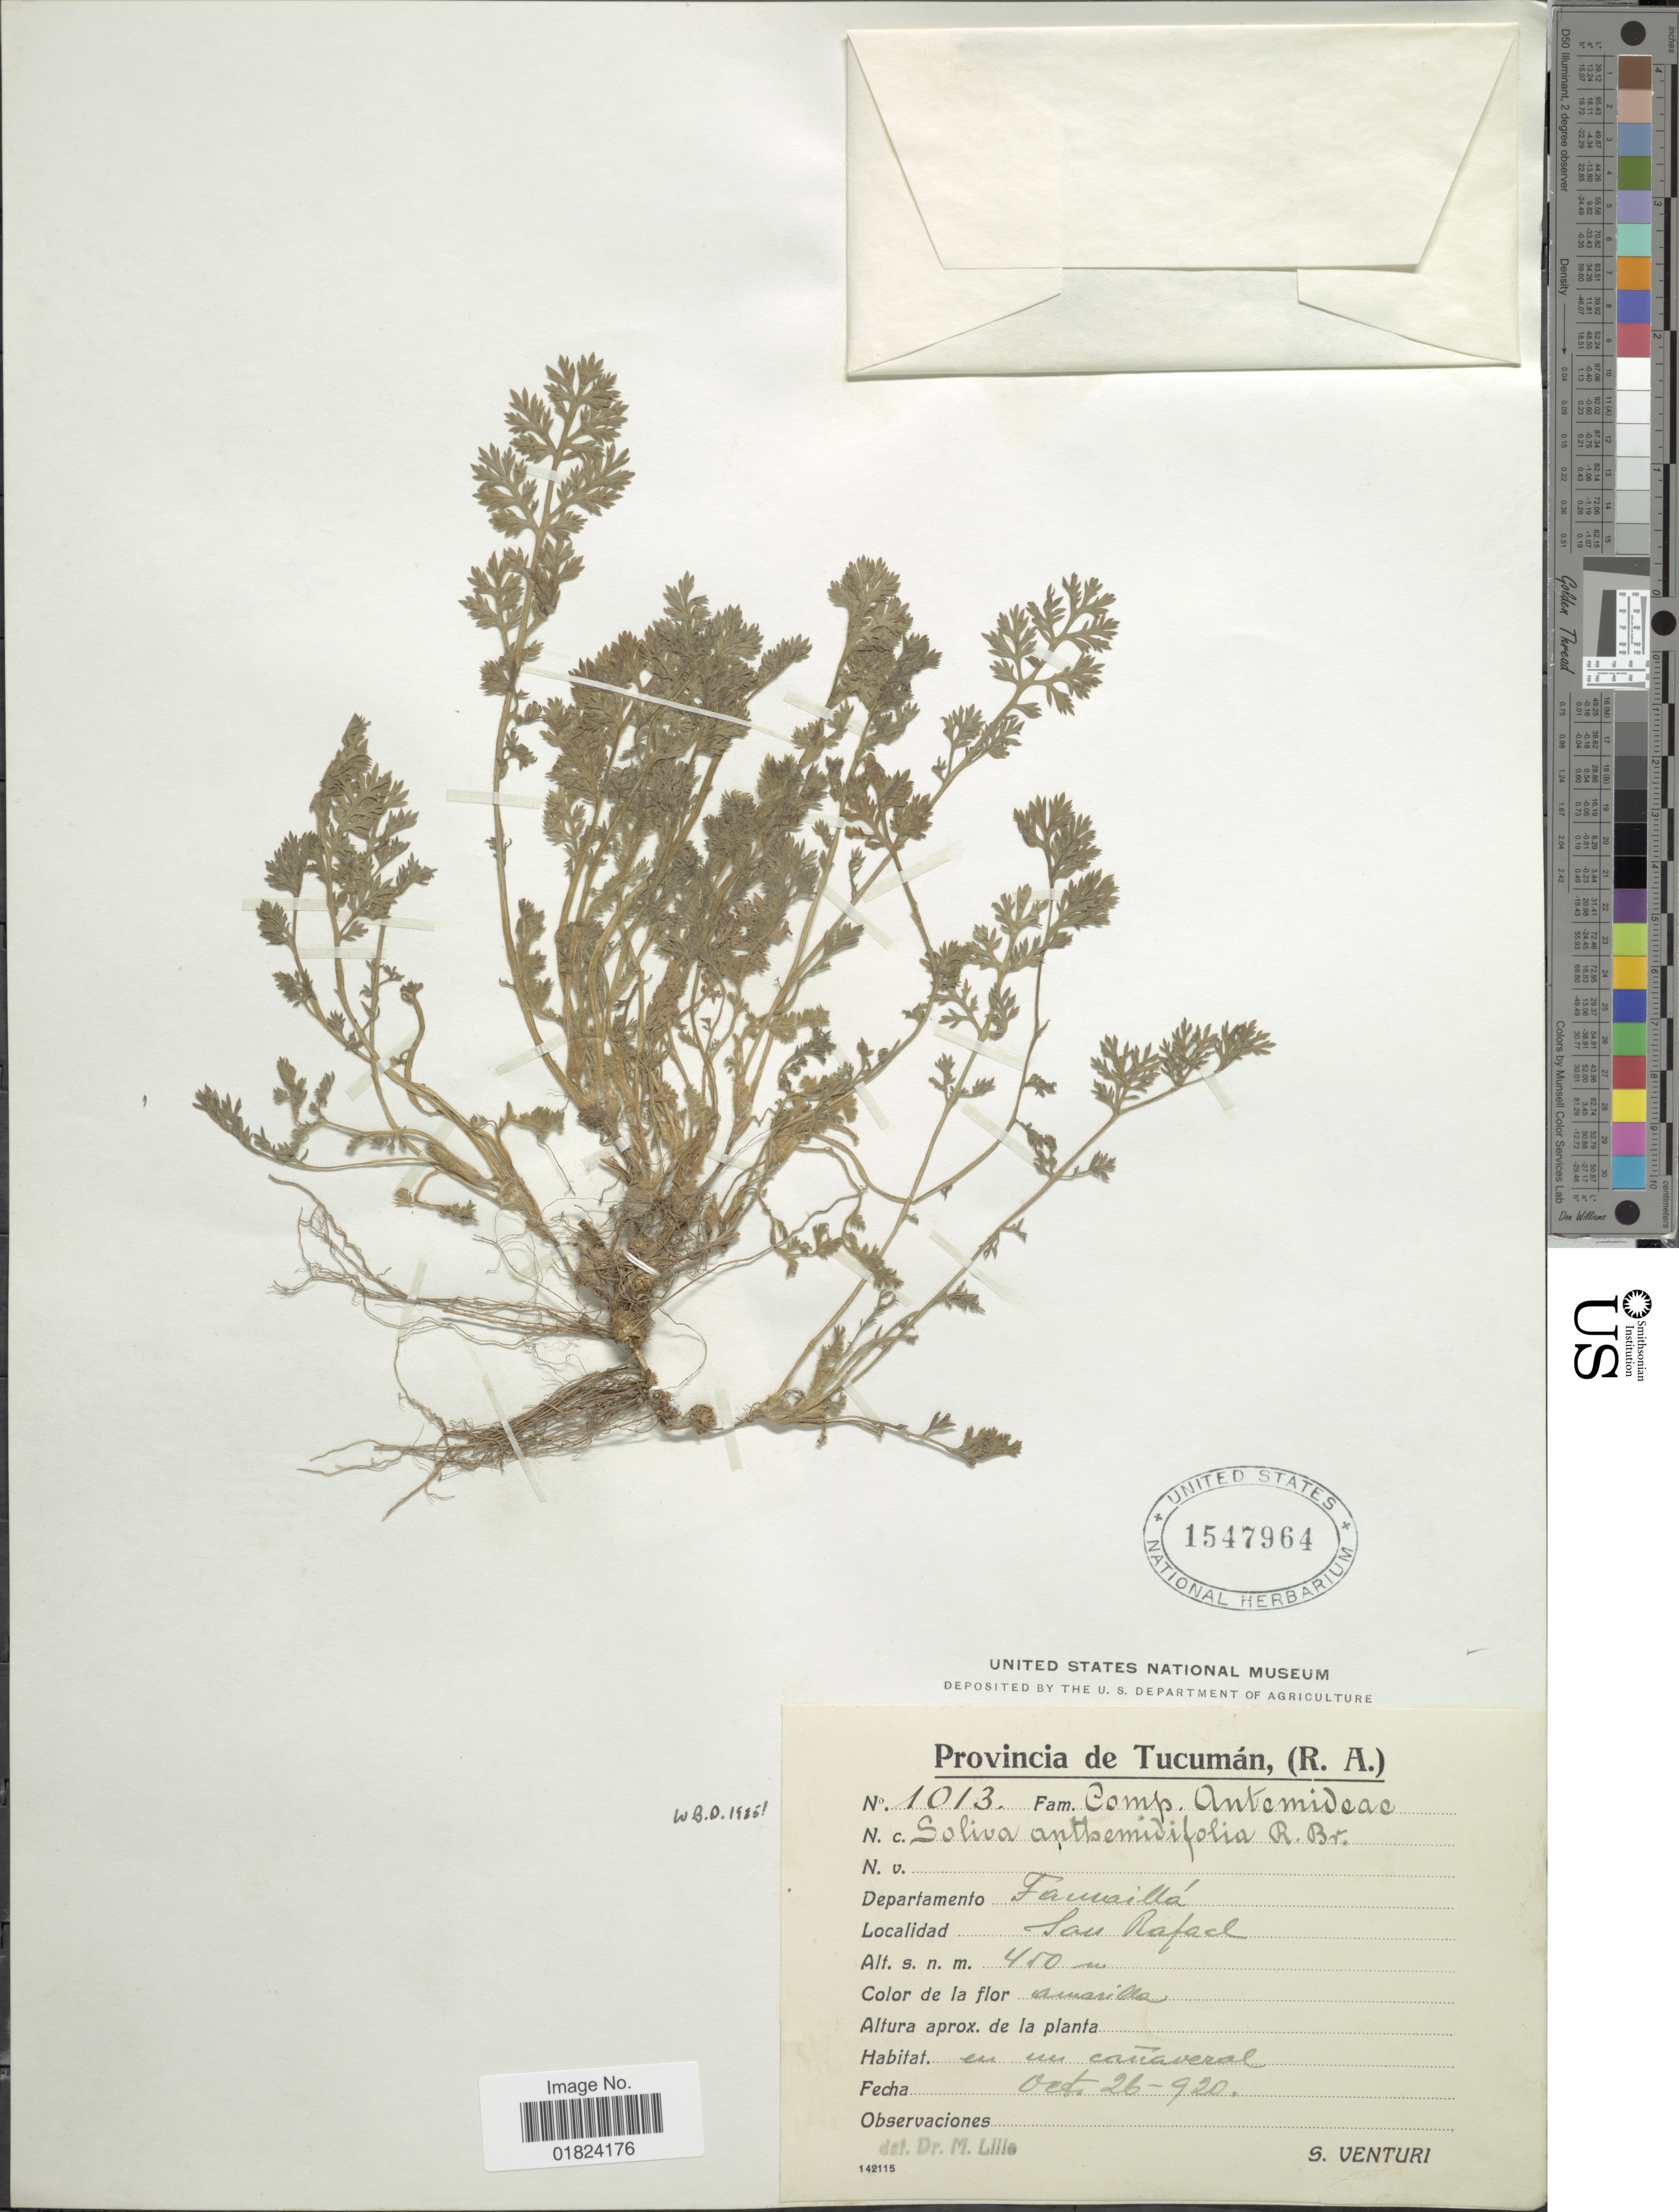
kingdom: Plantae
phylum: Tracheophyta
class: Magnoliopsida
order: Asterales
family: Asteraceae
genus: Soliva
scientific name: Soliva anthemifolia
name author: (Juss.) Sweet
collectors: S. Venturi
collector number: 1013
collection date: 1920-10-26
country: Argentina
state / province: Tucuman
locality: (R.A.) Departamento Famaillá, San Rafael.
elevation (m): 450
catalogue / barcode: US 1547964